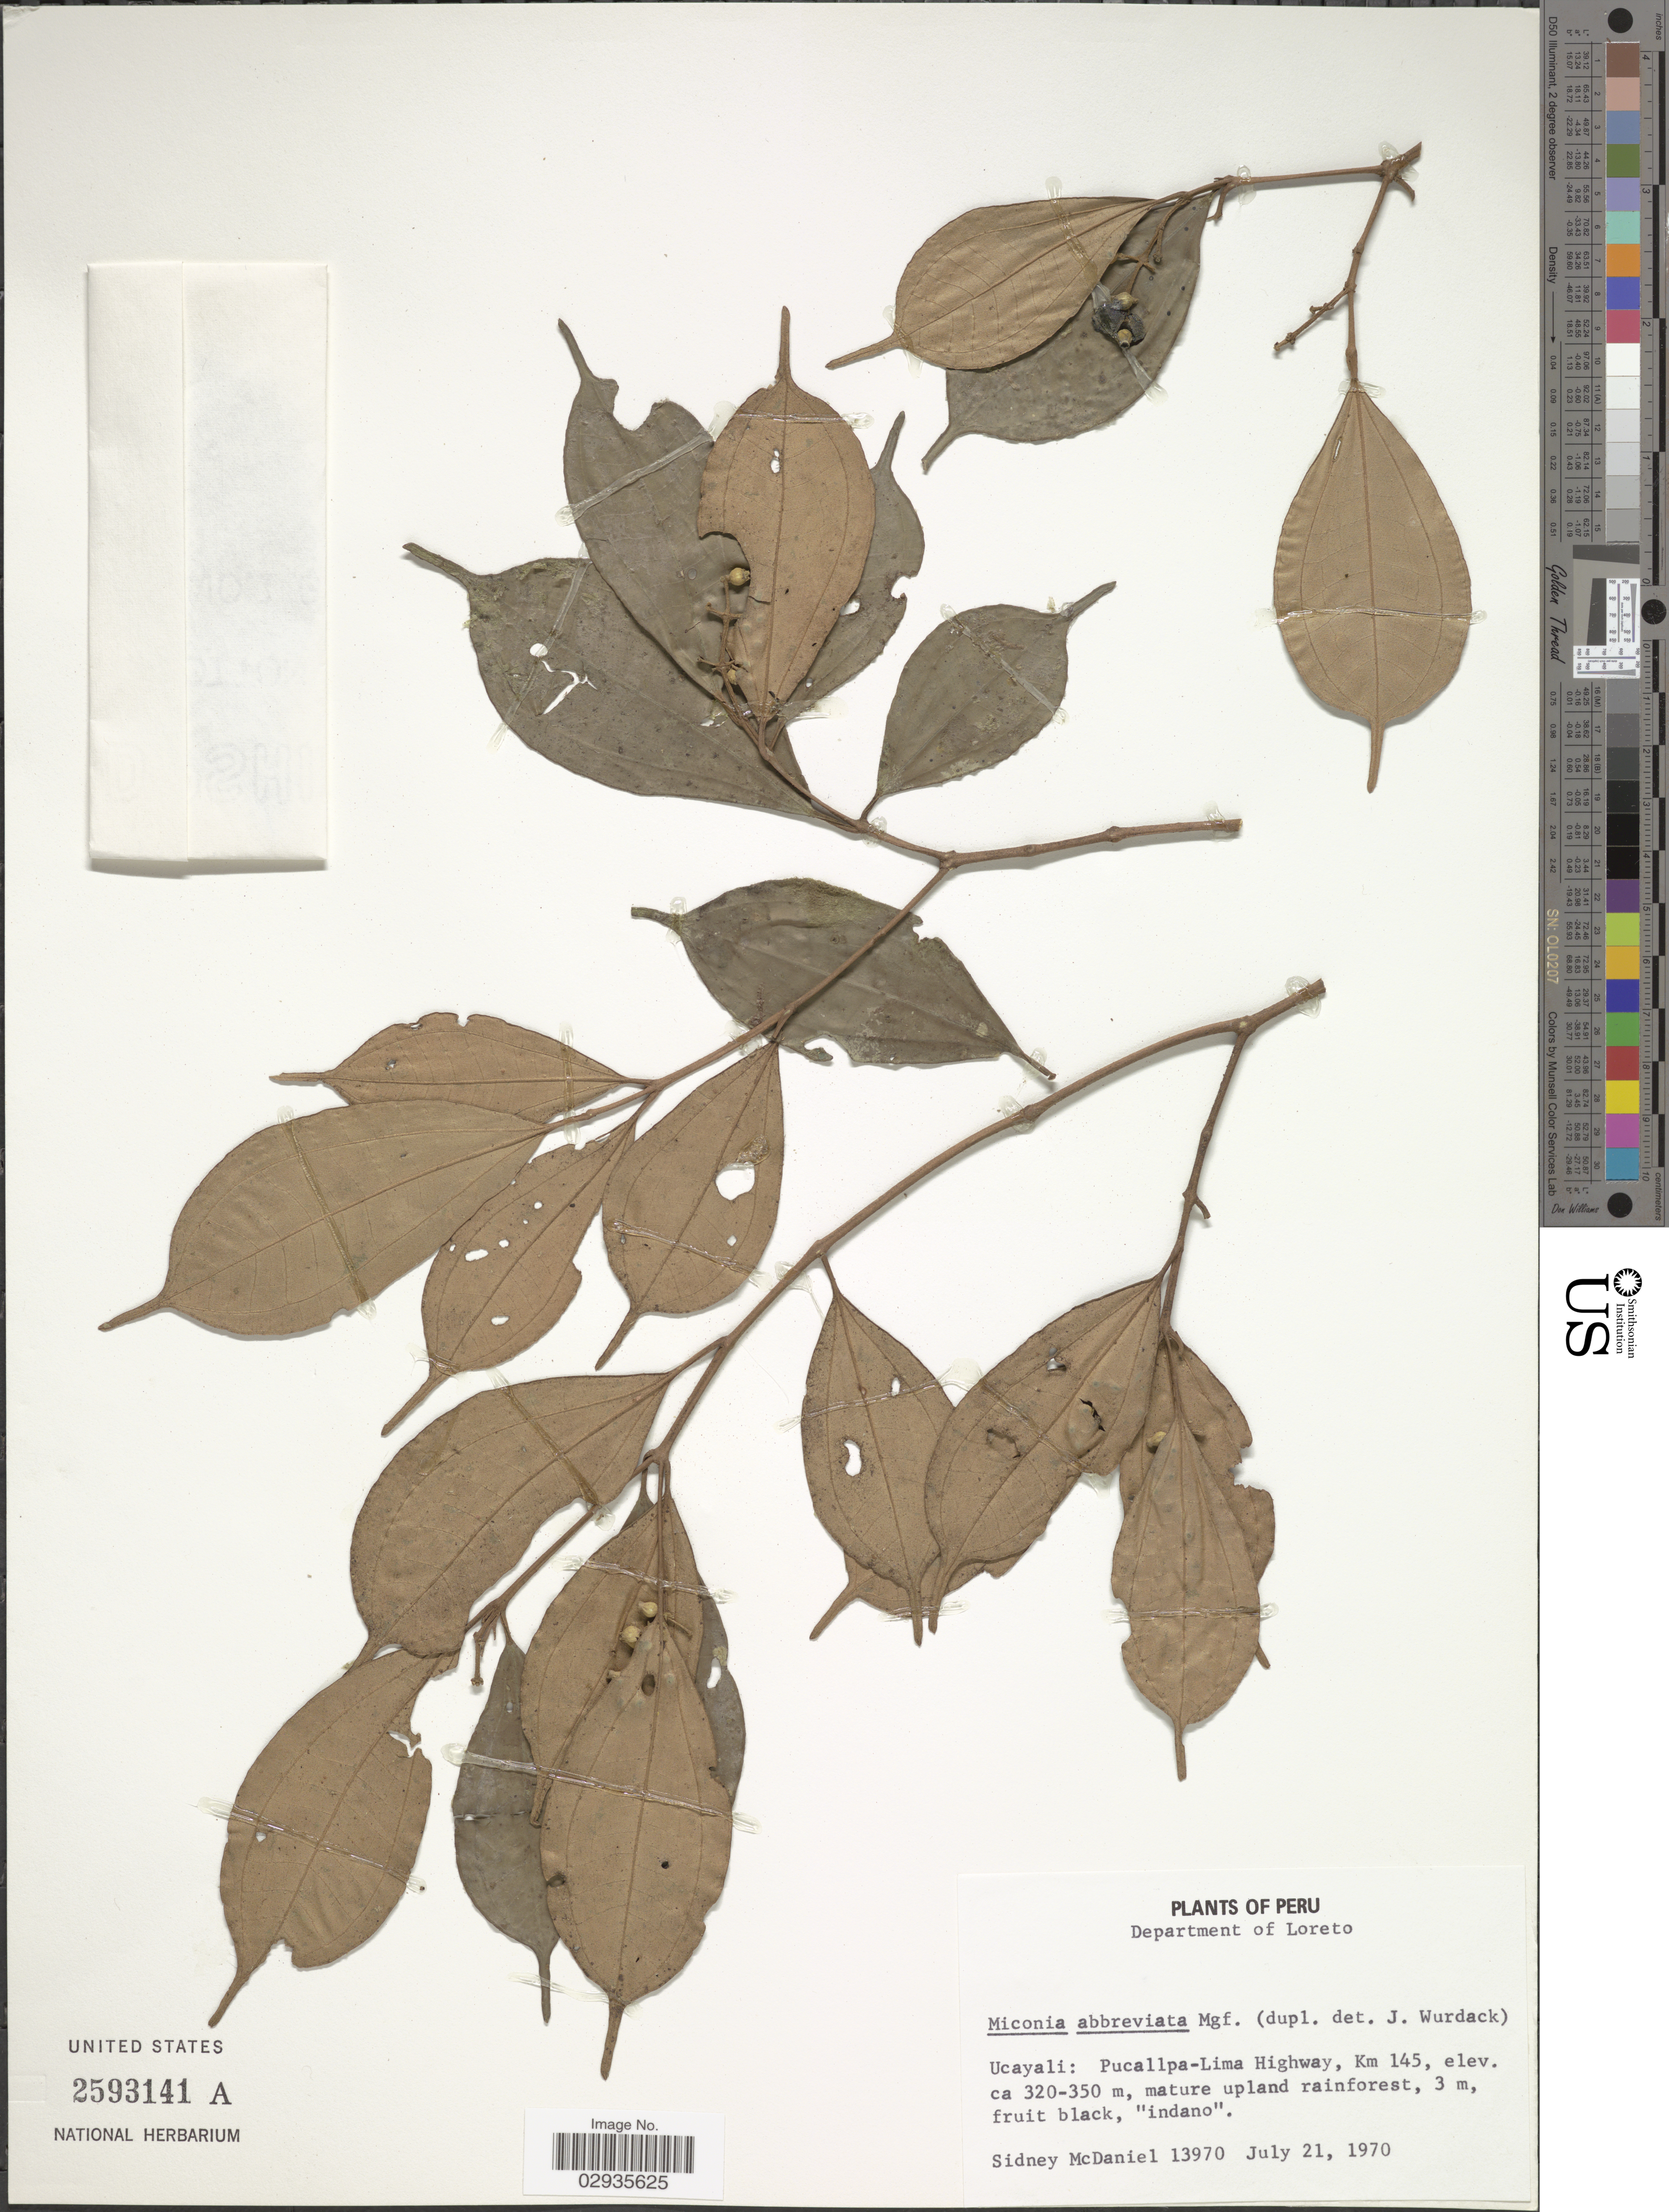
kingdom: Plantae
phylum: Tracheophyta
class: Magnoliopsida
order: Myrtales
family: Melastomataceae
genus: Miconia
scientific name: Miconia abbreviata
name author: Markgr.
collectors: S. McDaniel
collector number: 13970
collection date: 1970-07-21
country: Peru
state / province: Loreto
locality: Ucayali: Pucallpa-Lima Highway, Km 145. Department of Loreto.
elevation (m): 320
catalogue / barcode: US 2593141A